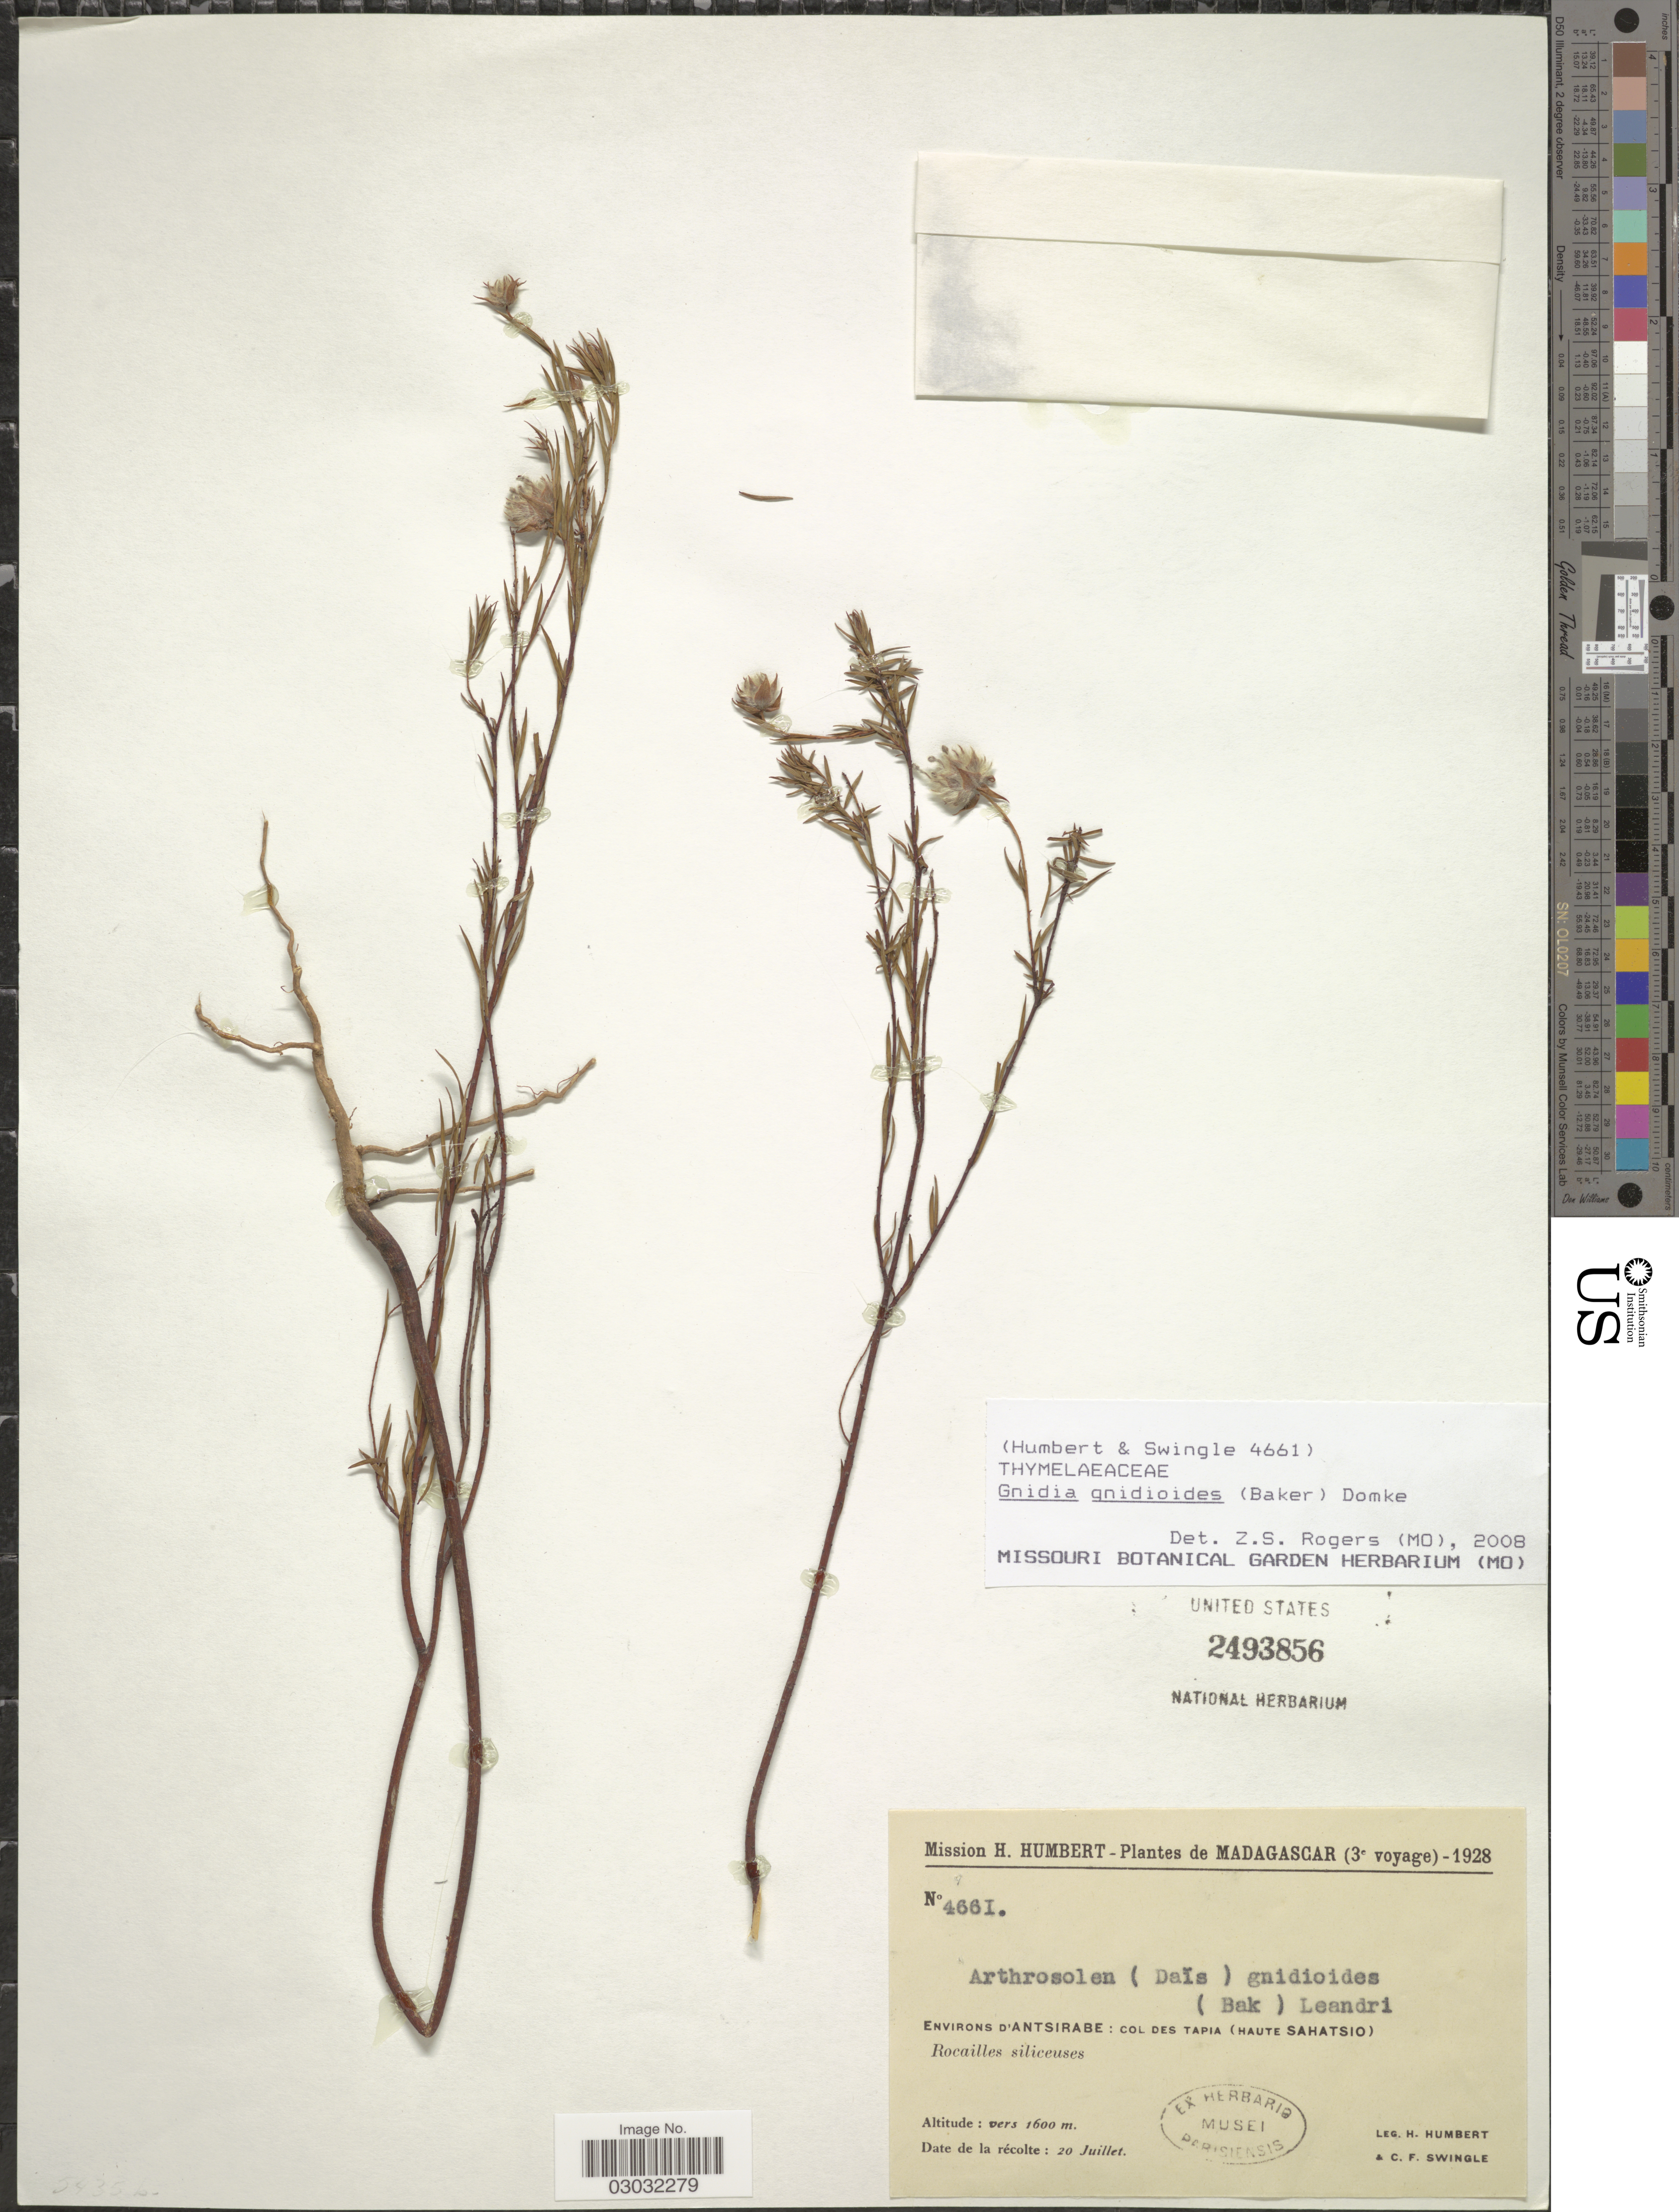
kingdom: Plantae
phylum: Tracheophyta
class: Magnoliopsida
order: Malvales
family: Thymelaeaceae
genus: Lasiosiphon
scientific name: Lasiosiphon gnidioides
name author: (Baker) Boatwr. & J.C. Manning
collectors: H. Humbert & C. Swingle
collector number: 4661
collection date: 1928-07-20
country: Madagascar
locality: Environs d'Antsirabe: col des Tapia (Haute Sahatsio).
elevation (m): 1600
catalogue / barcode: US 2493856